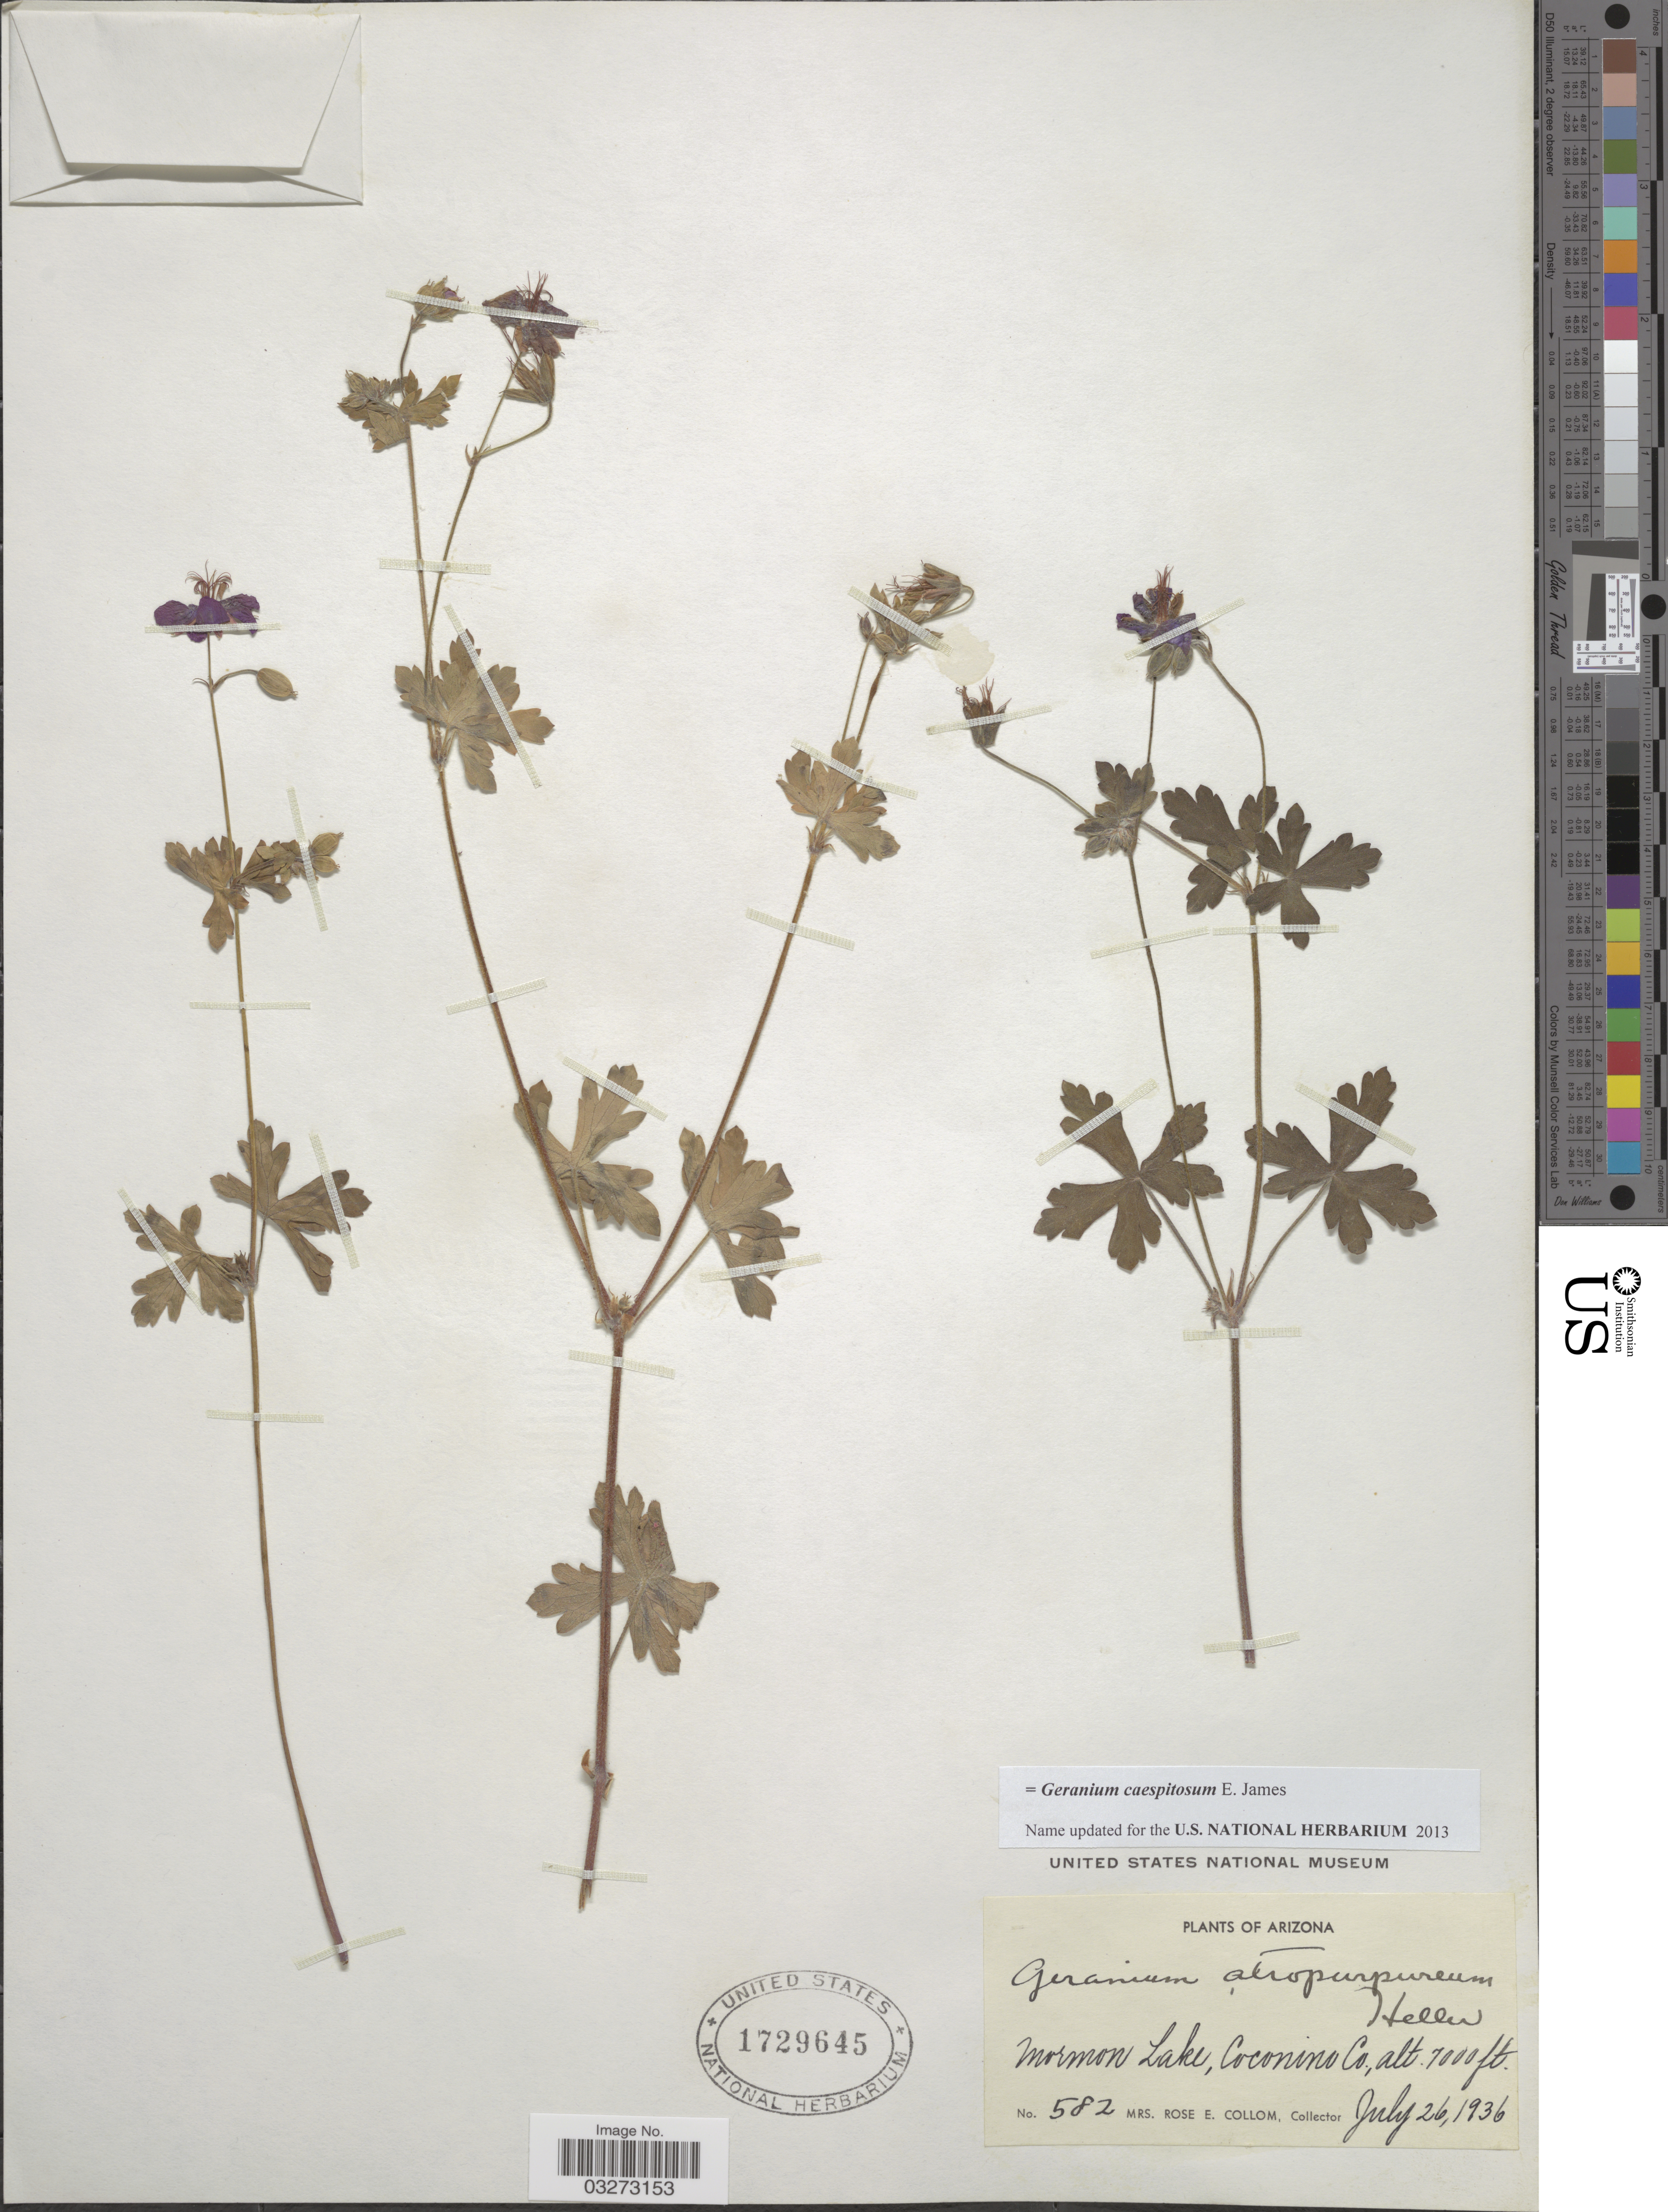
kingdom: Plantae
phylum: Tracheophyta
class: Magnoliopsida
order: Geraniales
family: Geraniaceae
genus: Geranium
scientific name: Geranium caespitosum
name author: E. James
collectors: R. E. Collom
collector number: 582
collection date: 1936-07-26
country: United States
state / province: Arizona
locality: Mormon Lake, Coconino Co.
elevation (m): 2134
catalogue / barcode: US 1729645